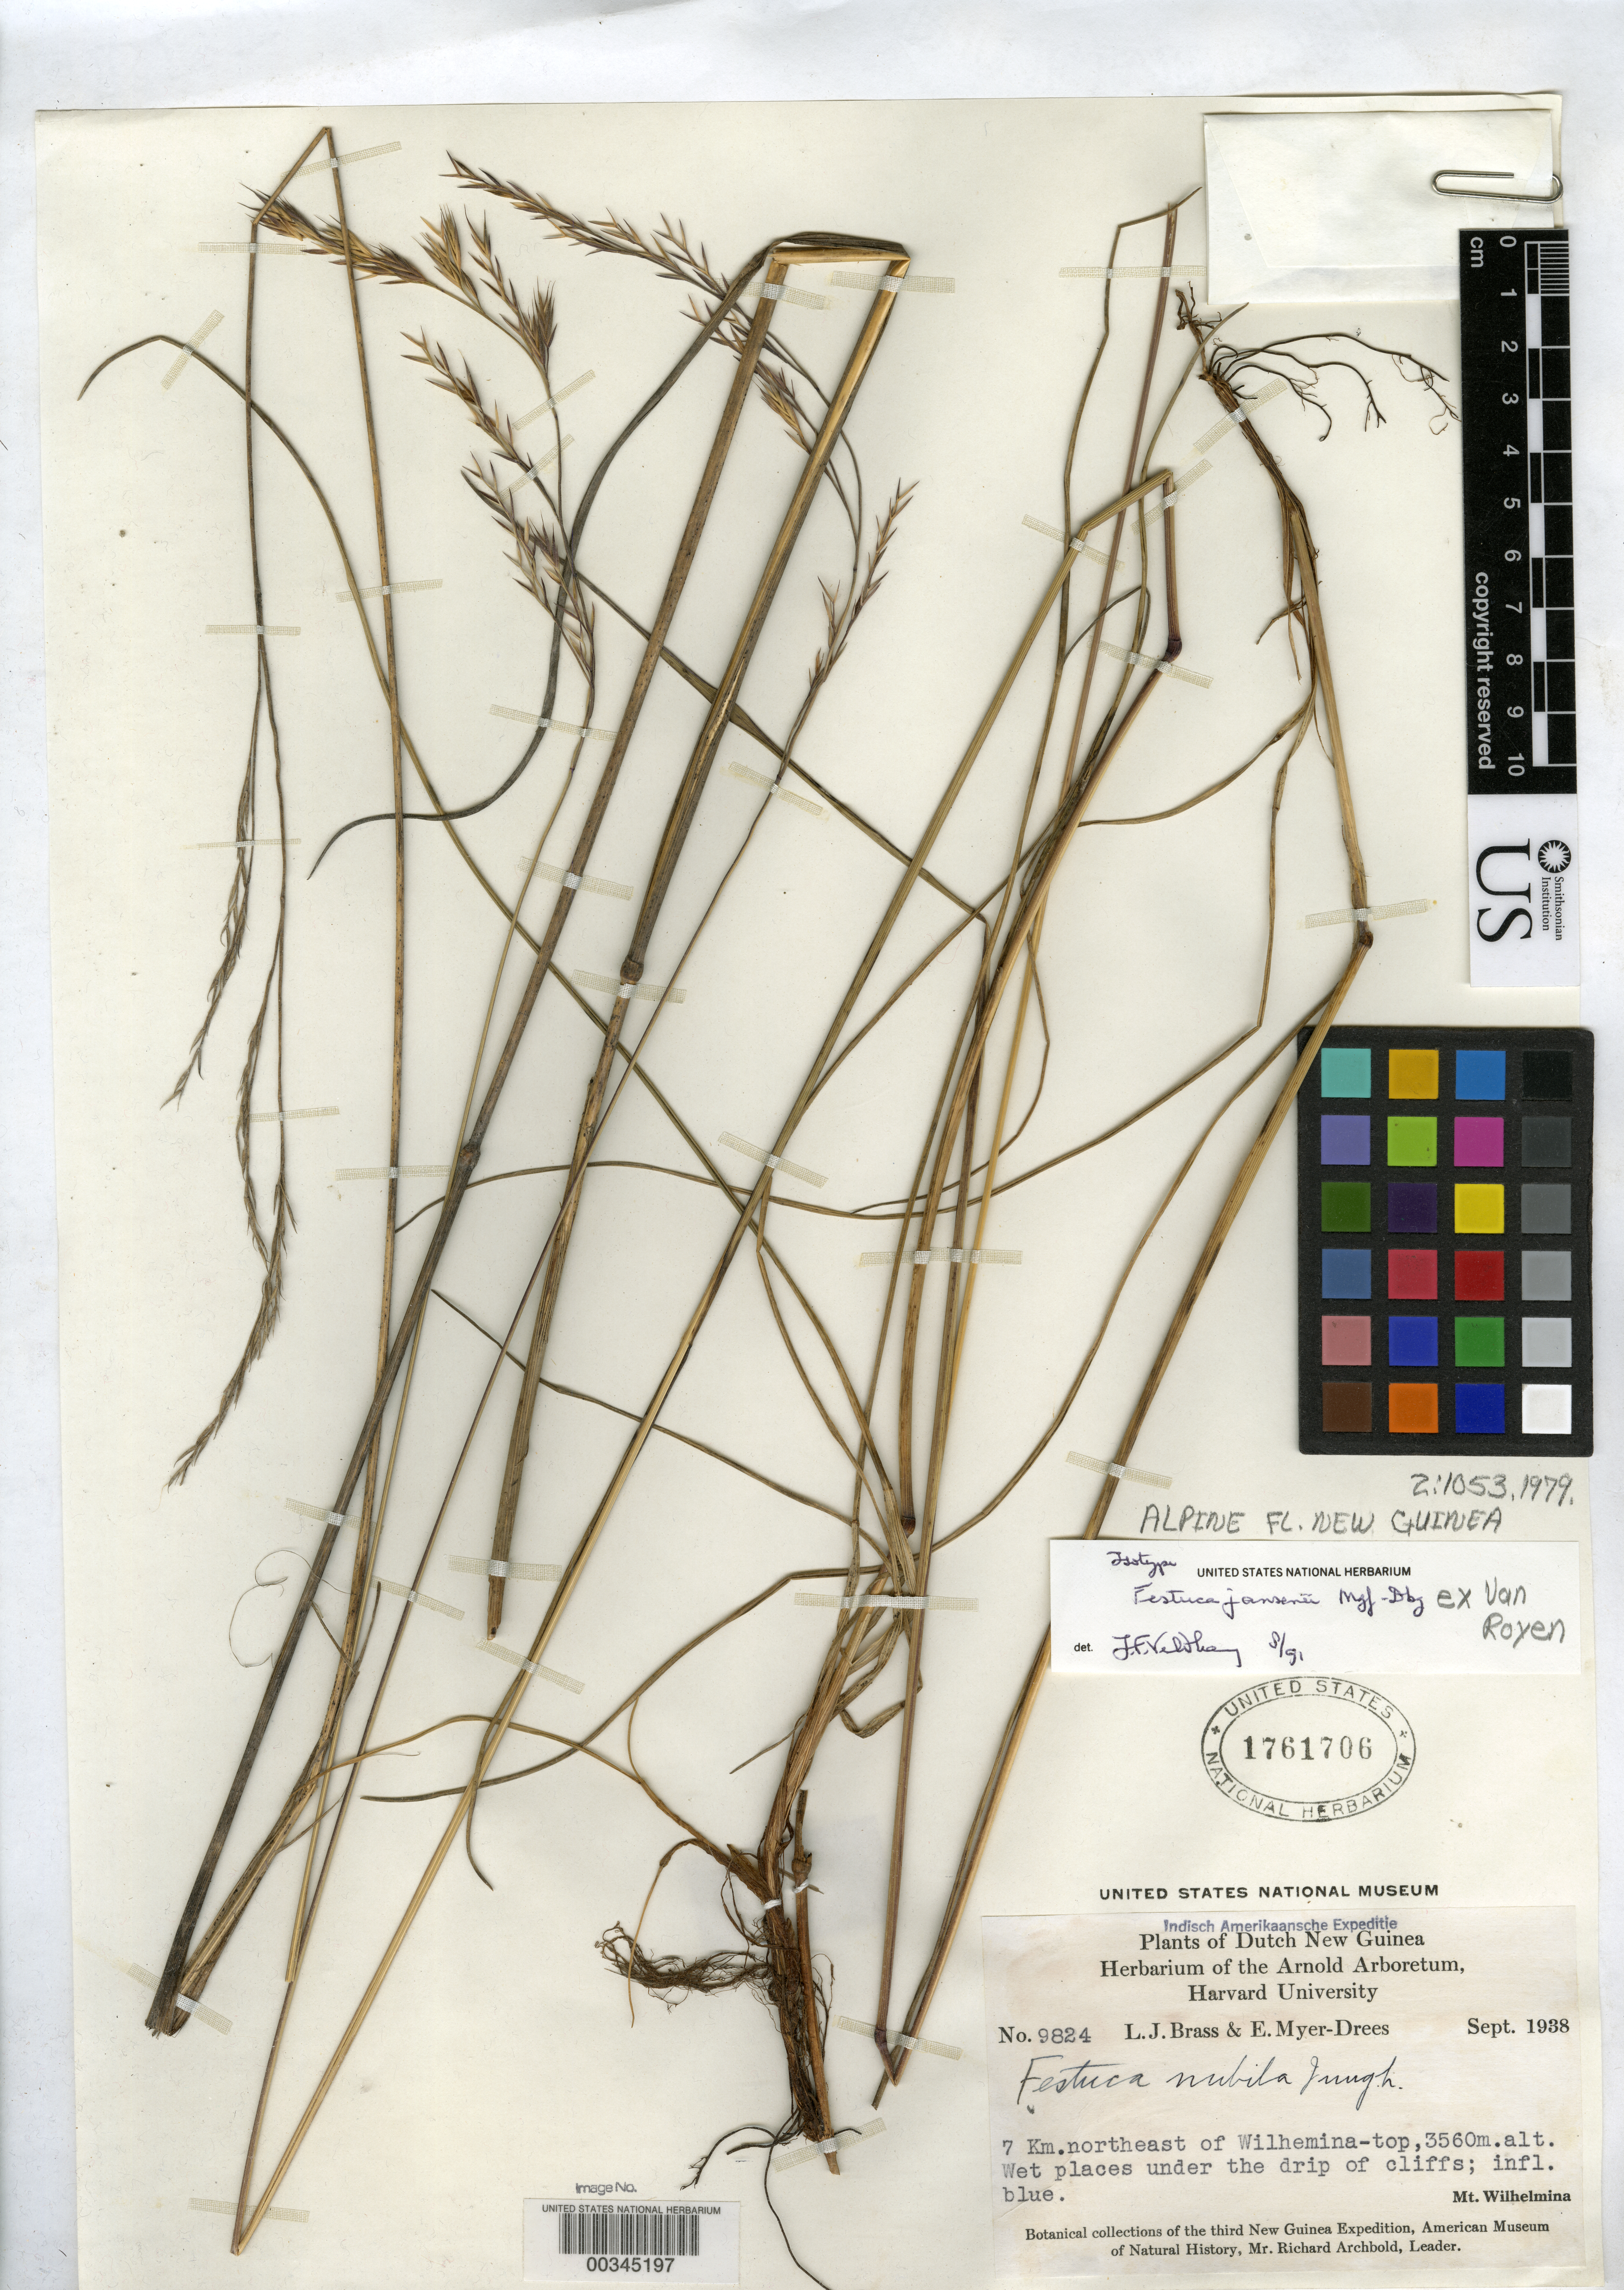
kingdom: Plantae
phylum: Tracheophyta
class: Liliopsida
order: Poales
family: Poaceae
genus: Festuca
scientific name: Festuca jansenii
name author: Markgr.-Dann. ex P. Royen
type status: Isotype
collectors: L. J. Brass & E. Myer-Drees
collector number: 9824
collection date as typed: Sep 1938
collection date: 1938-09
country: Indonesia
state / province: Papua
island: New Guinea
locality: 7 km NE of Wilhemina-top, Mount Wilhelmina. Irian Barat.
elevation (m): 3560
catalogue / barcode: US 1761706